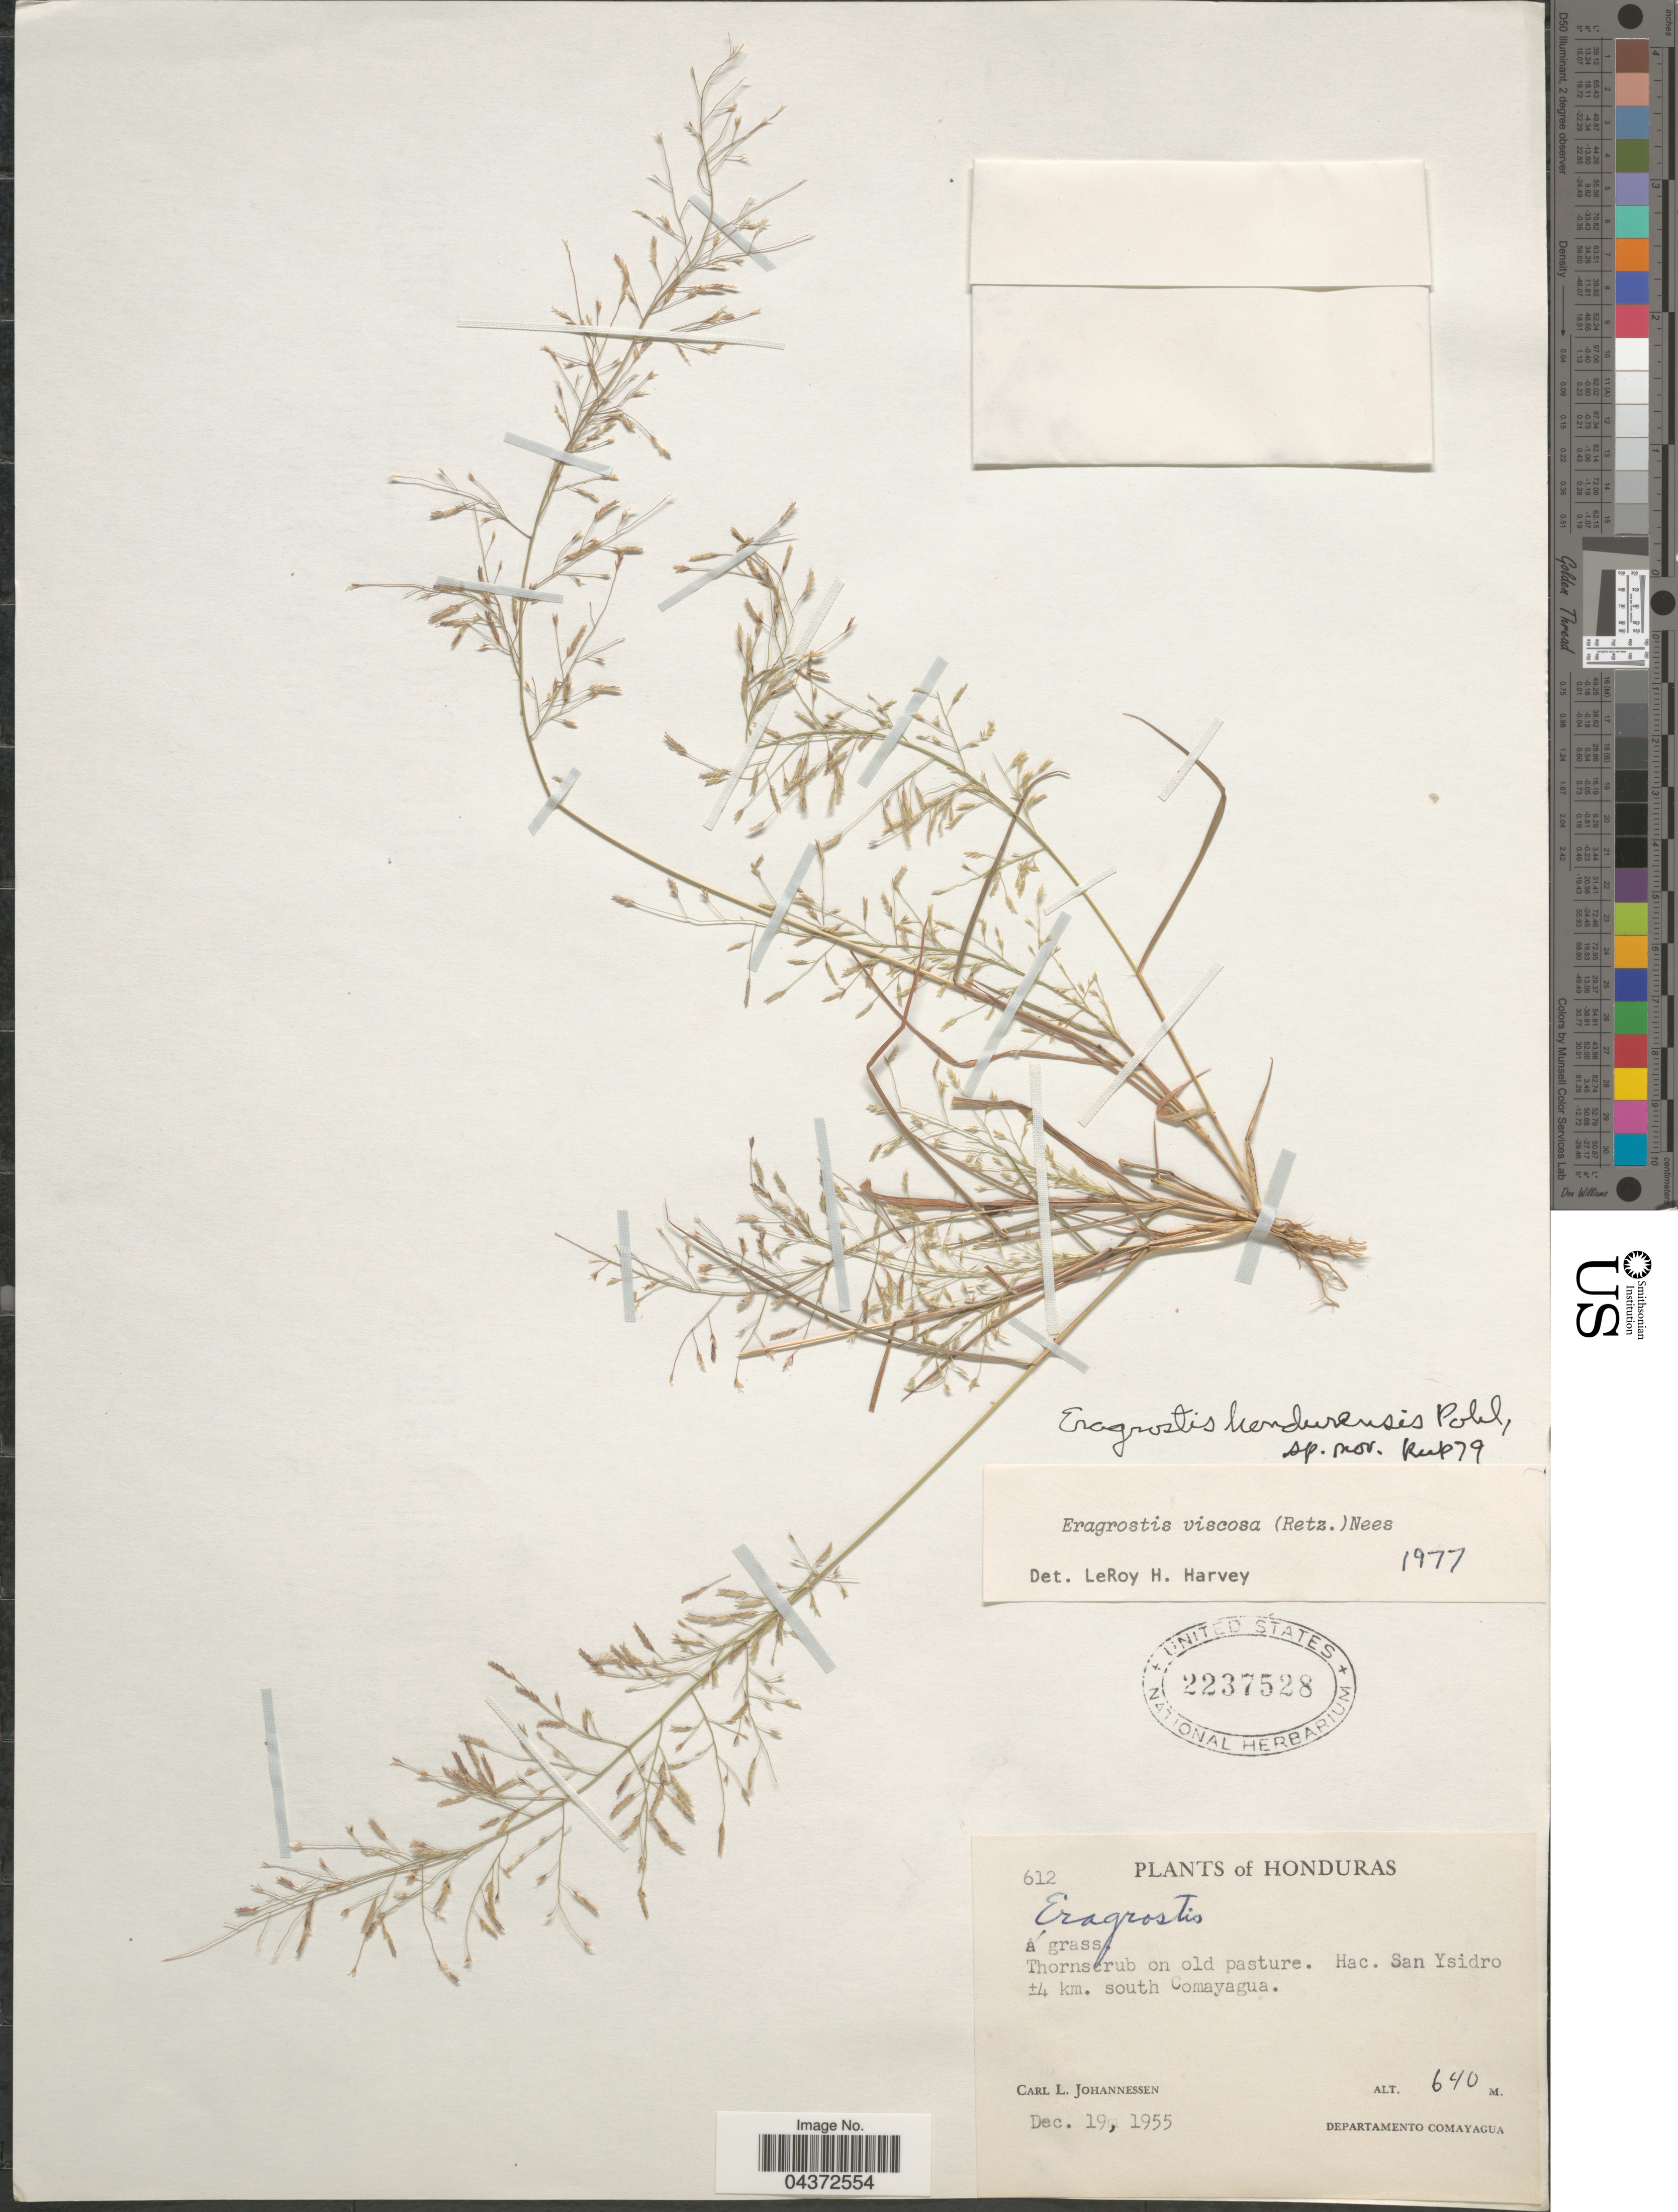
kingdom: Plantae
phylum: Tracheophyta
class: Liliopsida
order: Poales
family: Poaceae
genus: Eragrostis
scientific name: Eragrostis hondurensis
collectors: C. Johannessen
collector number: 612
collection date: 1955-12-19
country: Honduras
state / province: Comayagua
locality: Hac. San Ysidro ±4 km. south Comayagua. Departamento Comayagua.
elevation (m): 640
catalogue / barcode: US 2237528